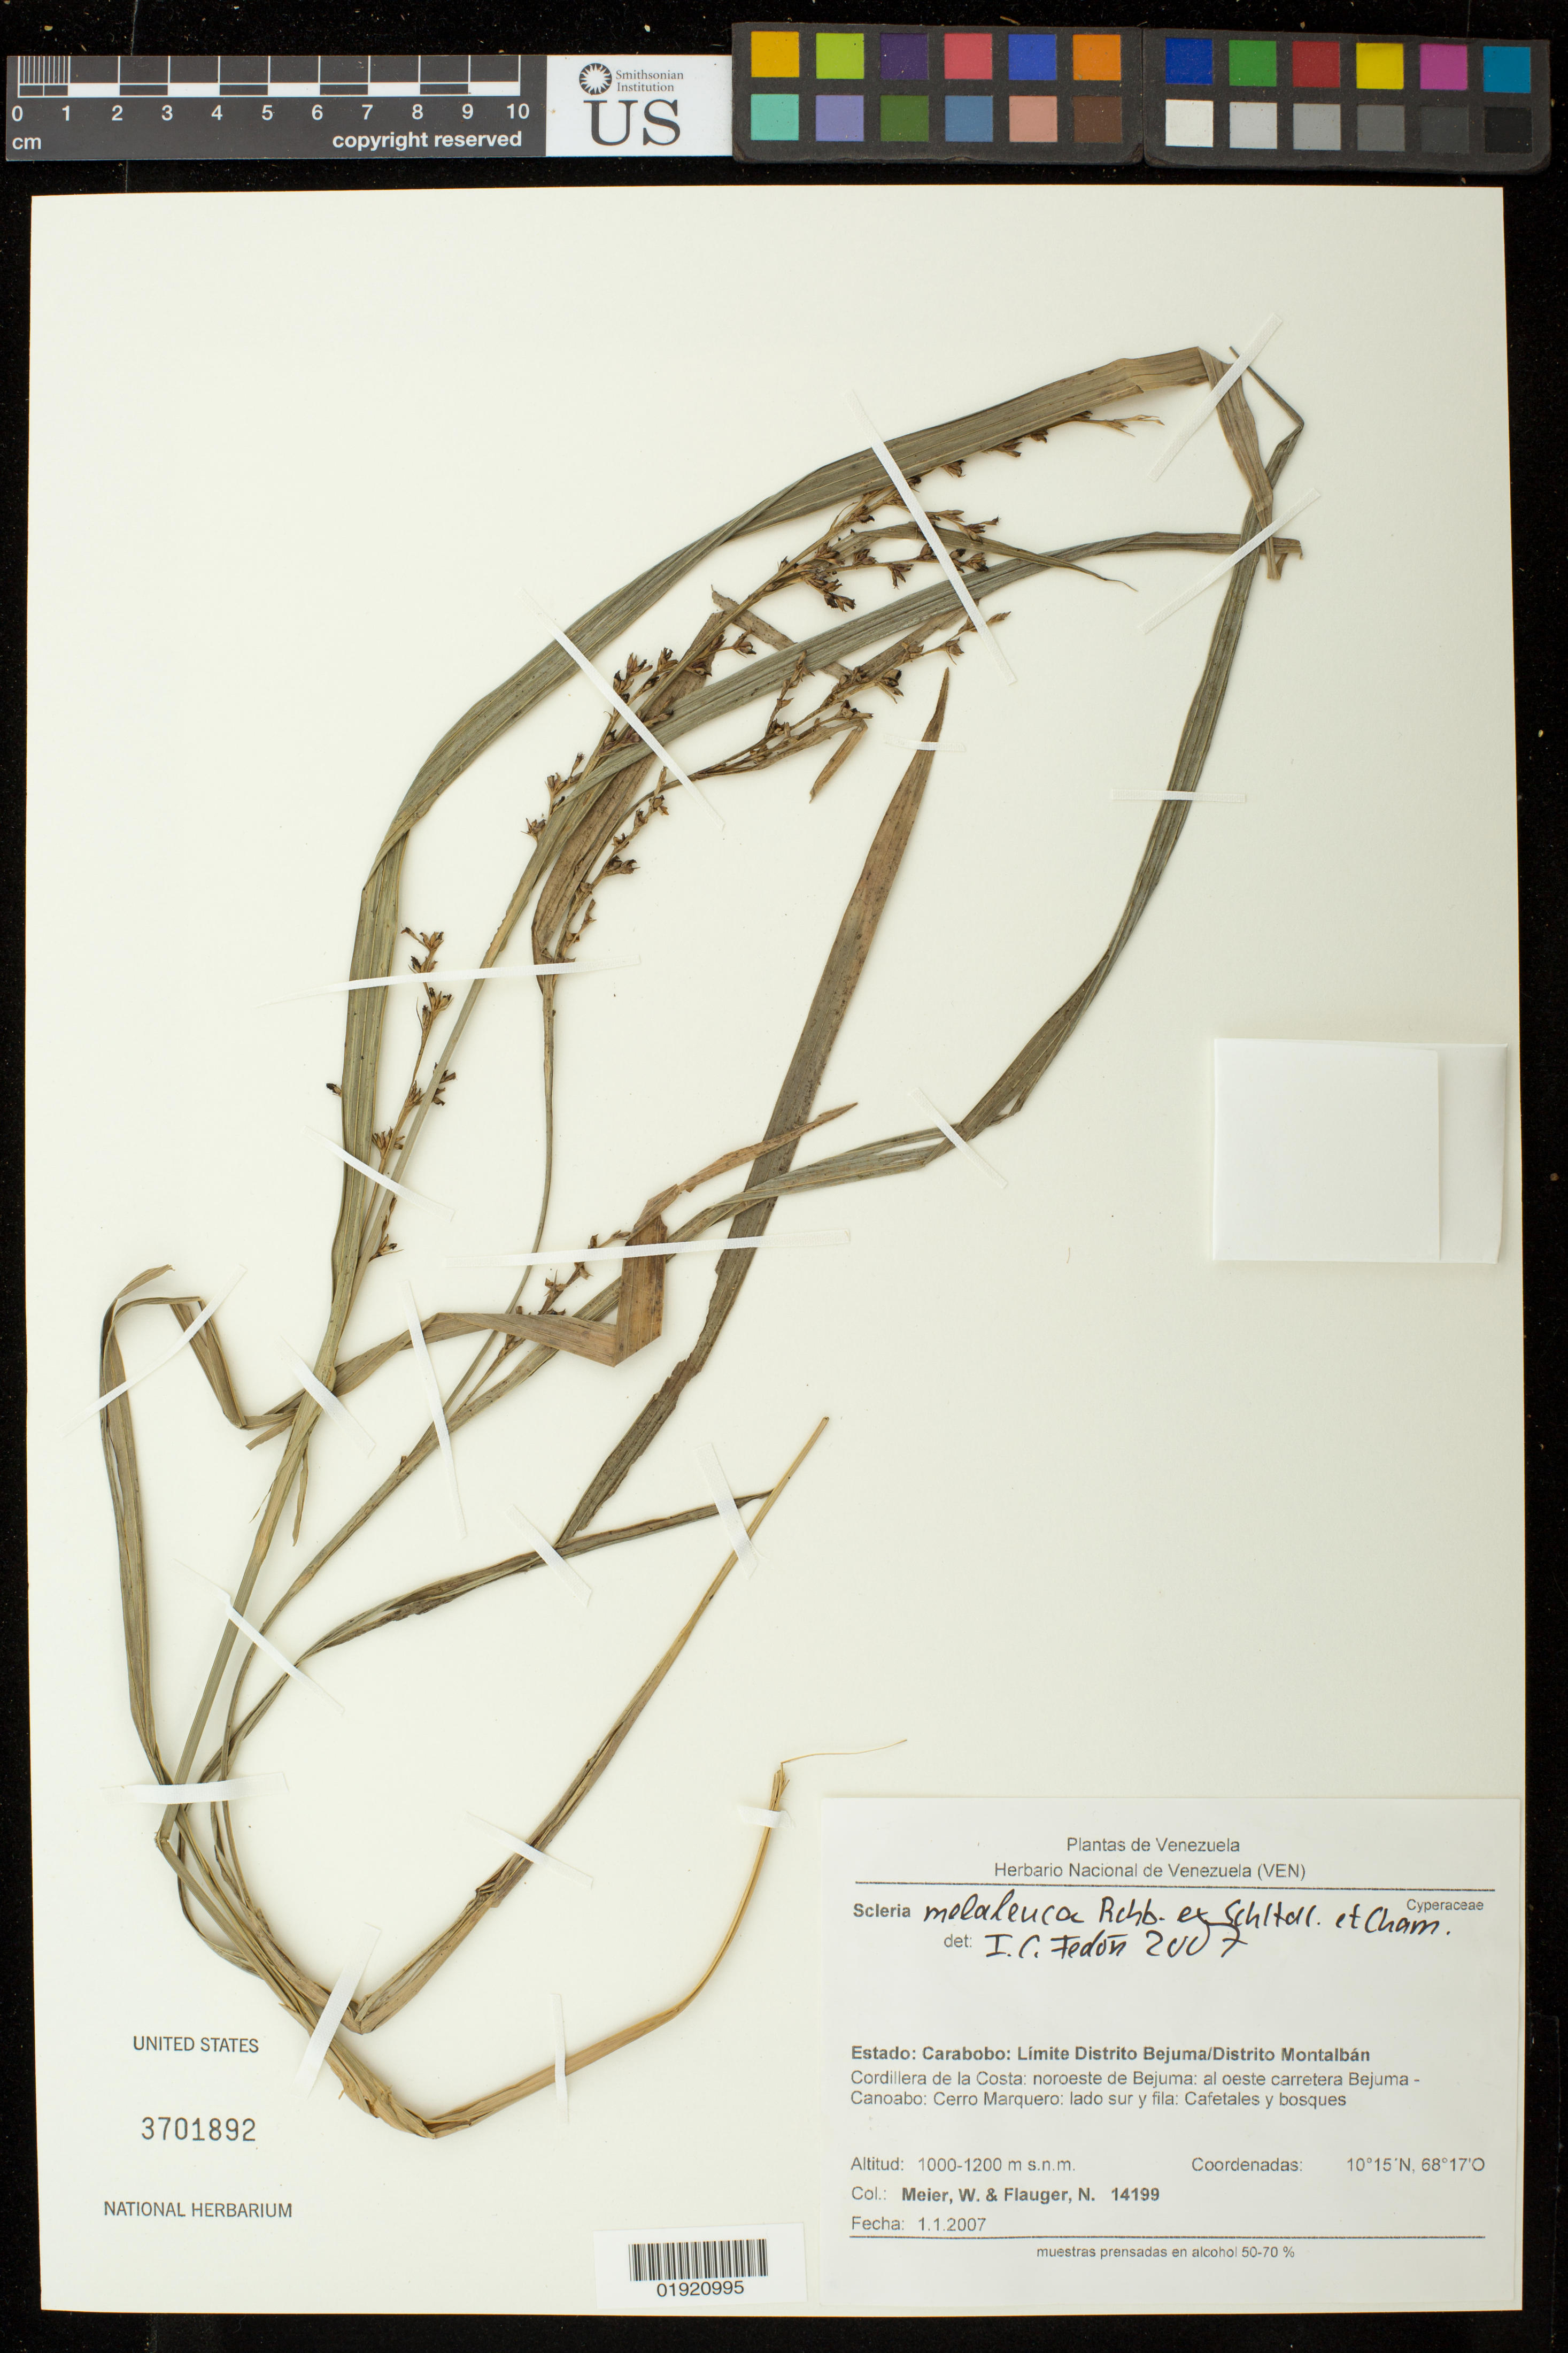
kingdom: Plantae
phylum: Tracheophyta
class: Liliopsida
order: Poales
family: Cyperaceae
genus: Scleria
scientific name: Scleria gaertneri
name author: Raddi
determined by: Strong, M. T., (US), Smithsonian Institution - National Museum of Natural History (UNITED STATES)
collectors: W. Meier & N. Flauger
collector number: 14199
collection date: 2007-01-01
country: Venezuela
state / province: Carabobo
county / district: Bejuma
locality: Estado: Carabobo: Limite Distrito Bejuma/Distrito Montalban. Cordillera de la Costa: noroeste de Bejuma: al oeste carretera Bejuma-Canoabo: Cerro Maquero.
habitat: Lado sur y fila: cafetales y bosques.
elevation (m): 1000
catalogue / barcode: US 3701892